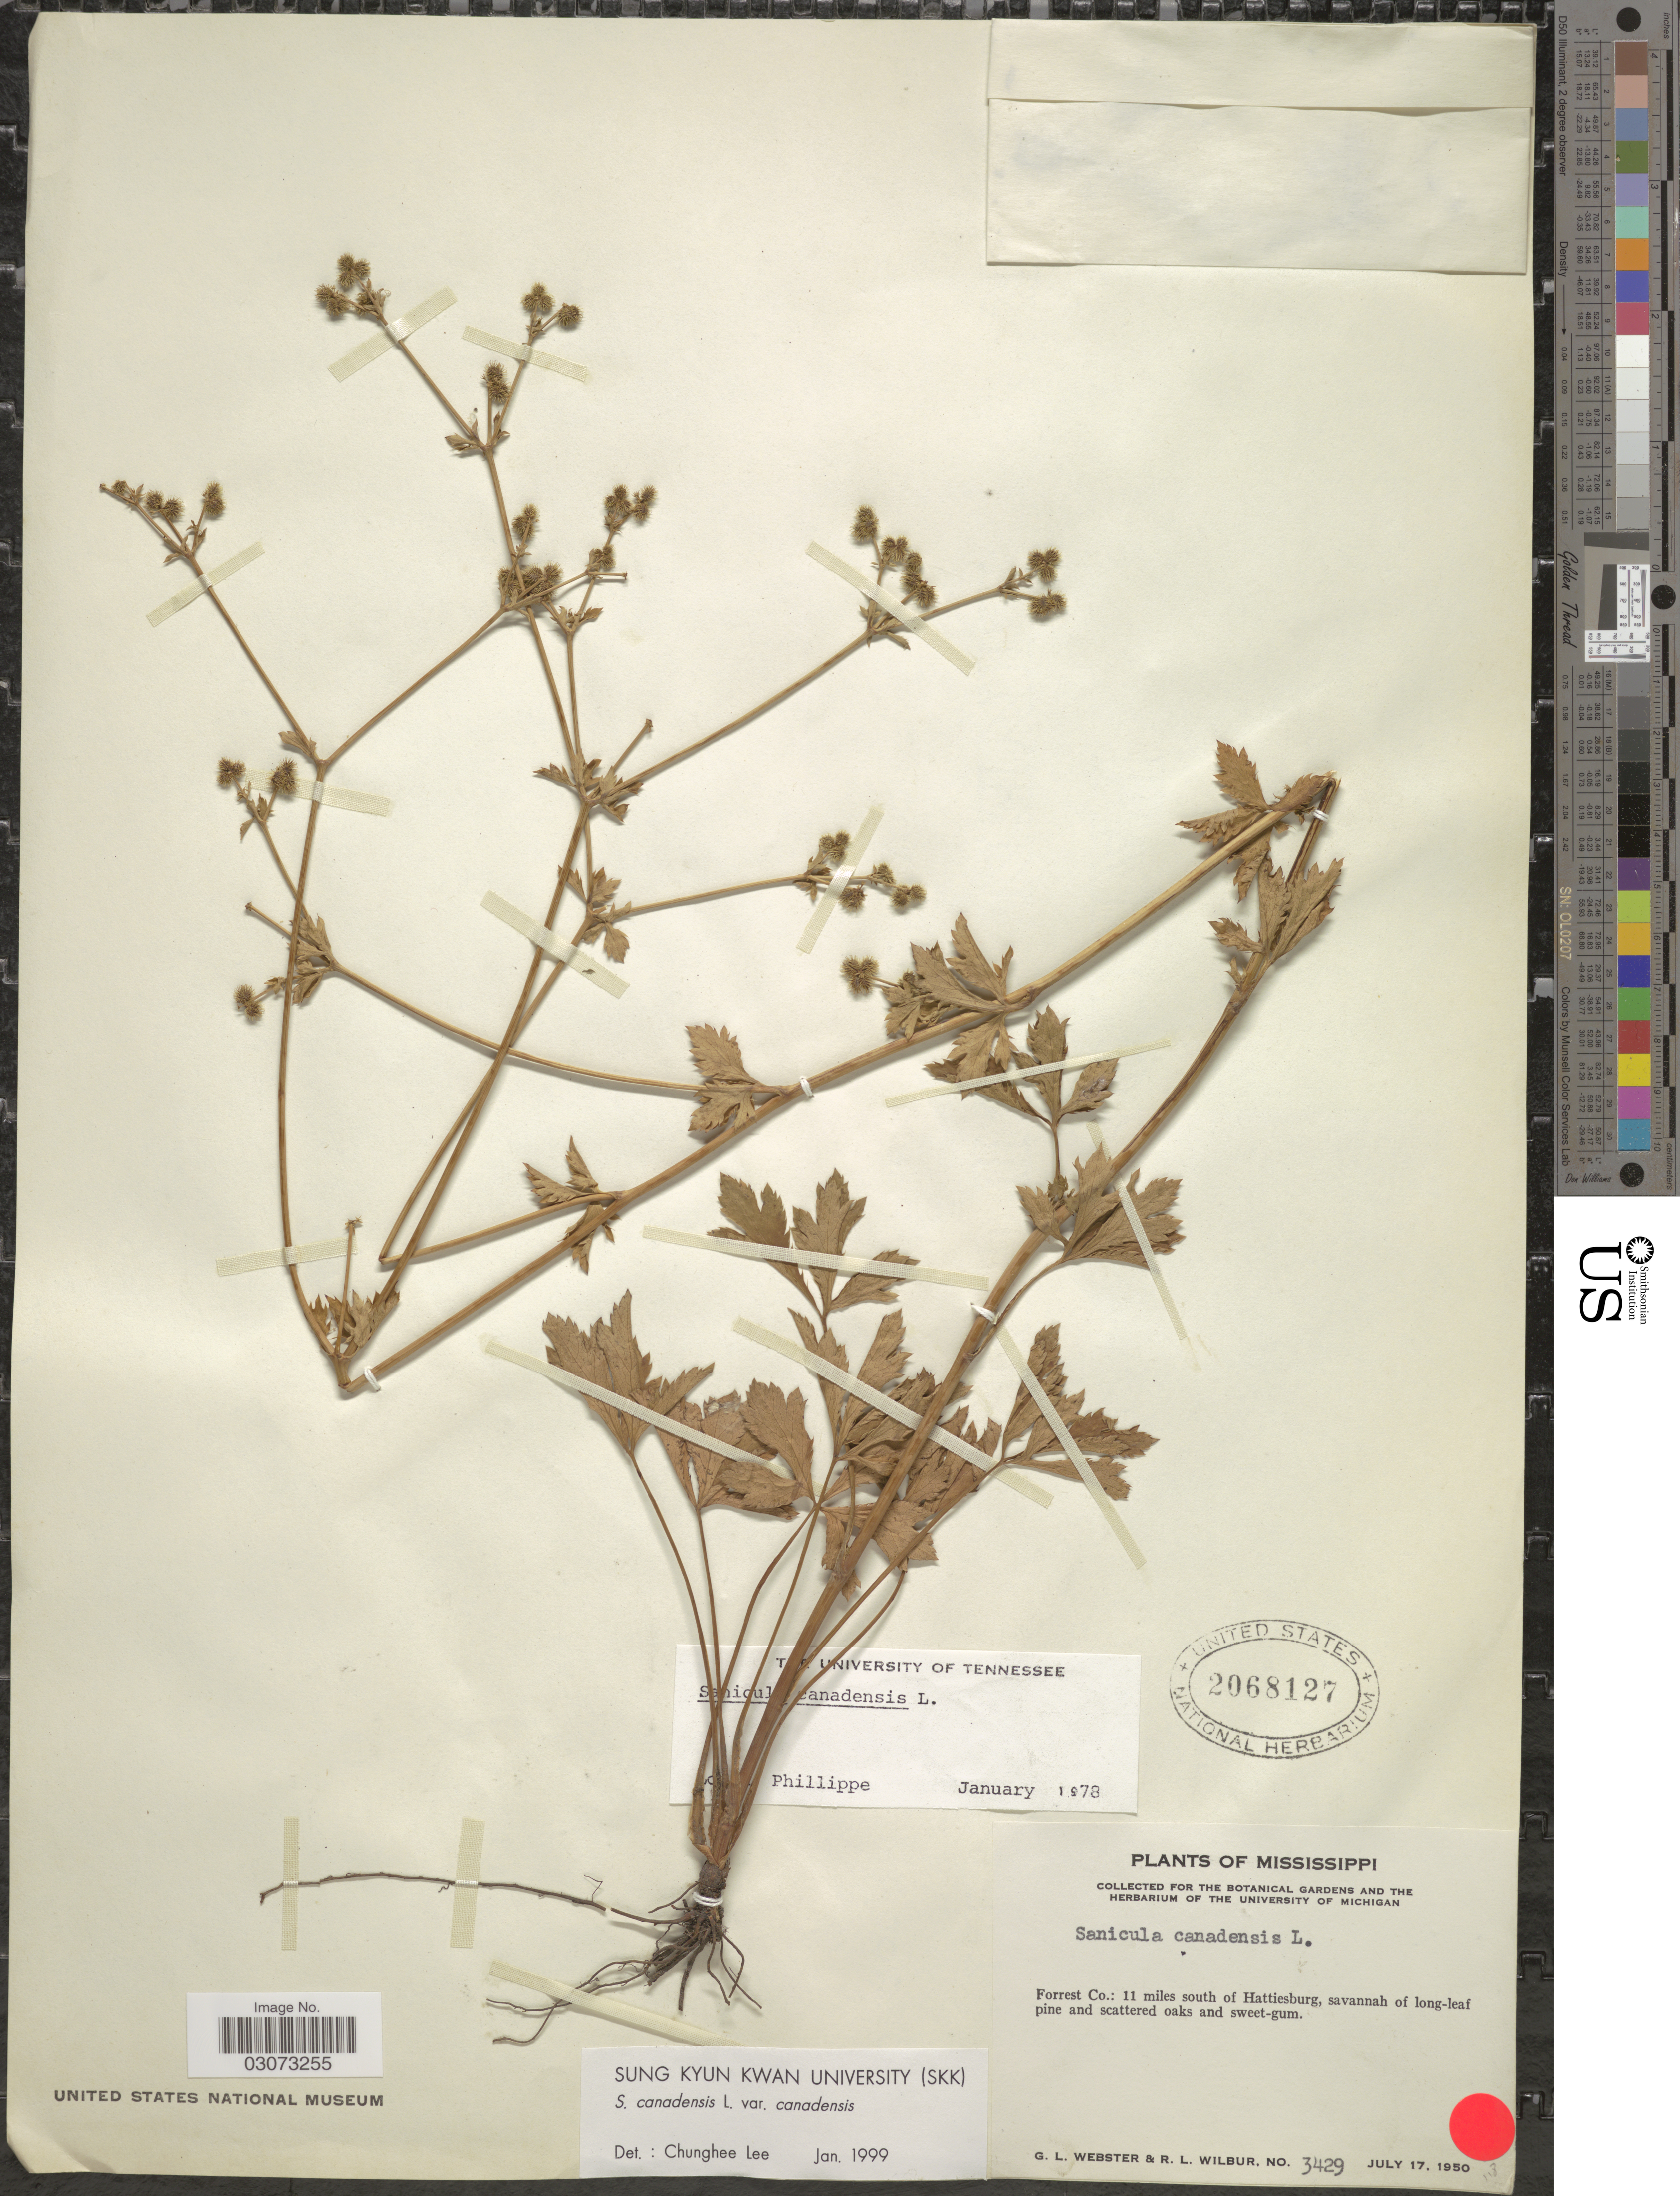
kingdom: Plantae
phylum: Tracheophyta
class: Magnoliopsida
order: Apiales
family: Apiaceae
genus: Sanicula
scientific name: Sanicula canadensis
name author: L.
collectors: G. L. Webster & R. L. Wilbur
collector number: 3429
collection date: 1950-07-17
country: United States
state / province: Mississippi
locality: Forrest Co.: 11 miles south of Hattiesburg, savannah of long-leaf pine and scattered oaks and sweet-gum.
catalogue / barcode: US 2068127